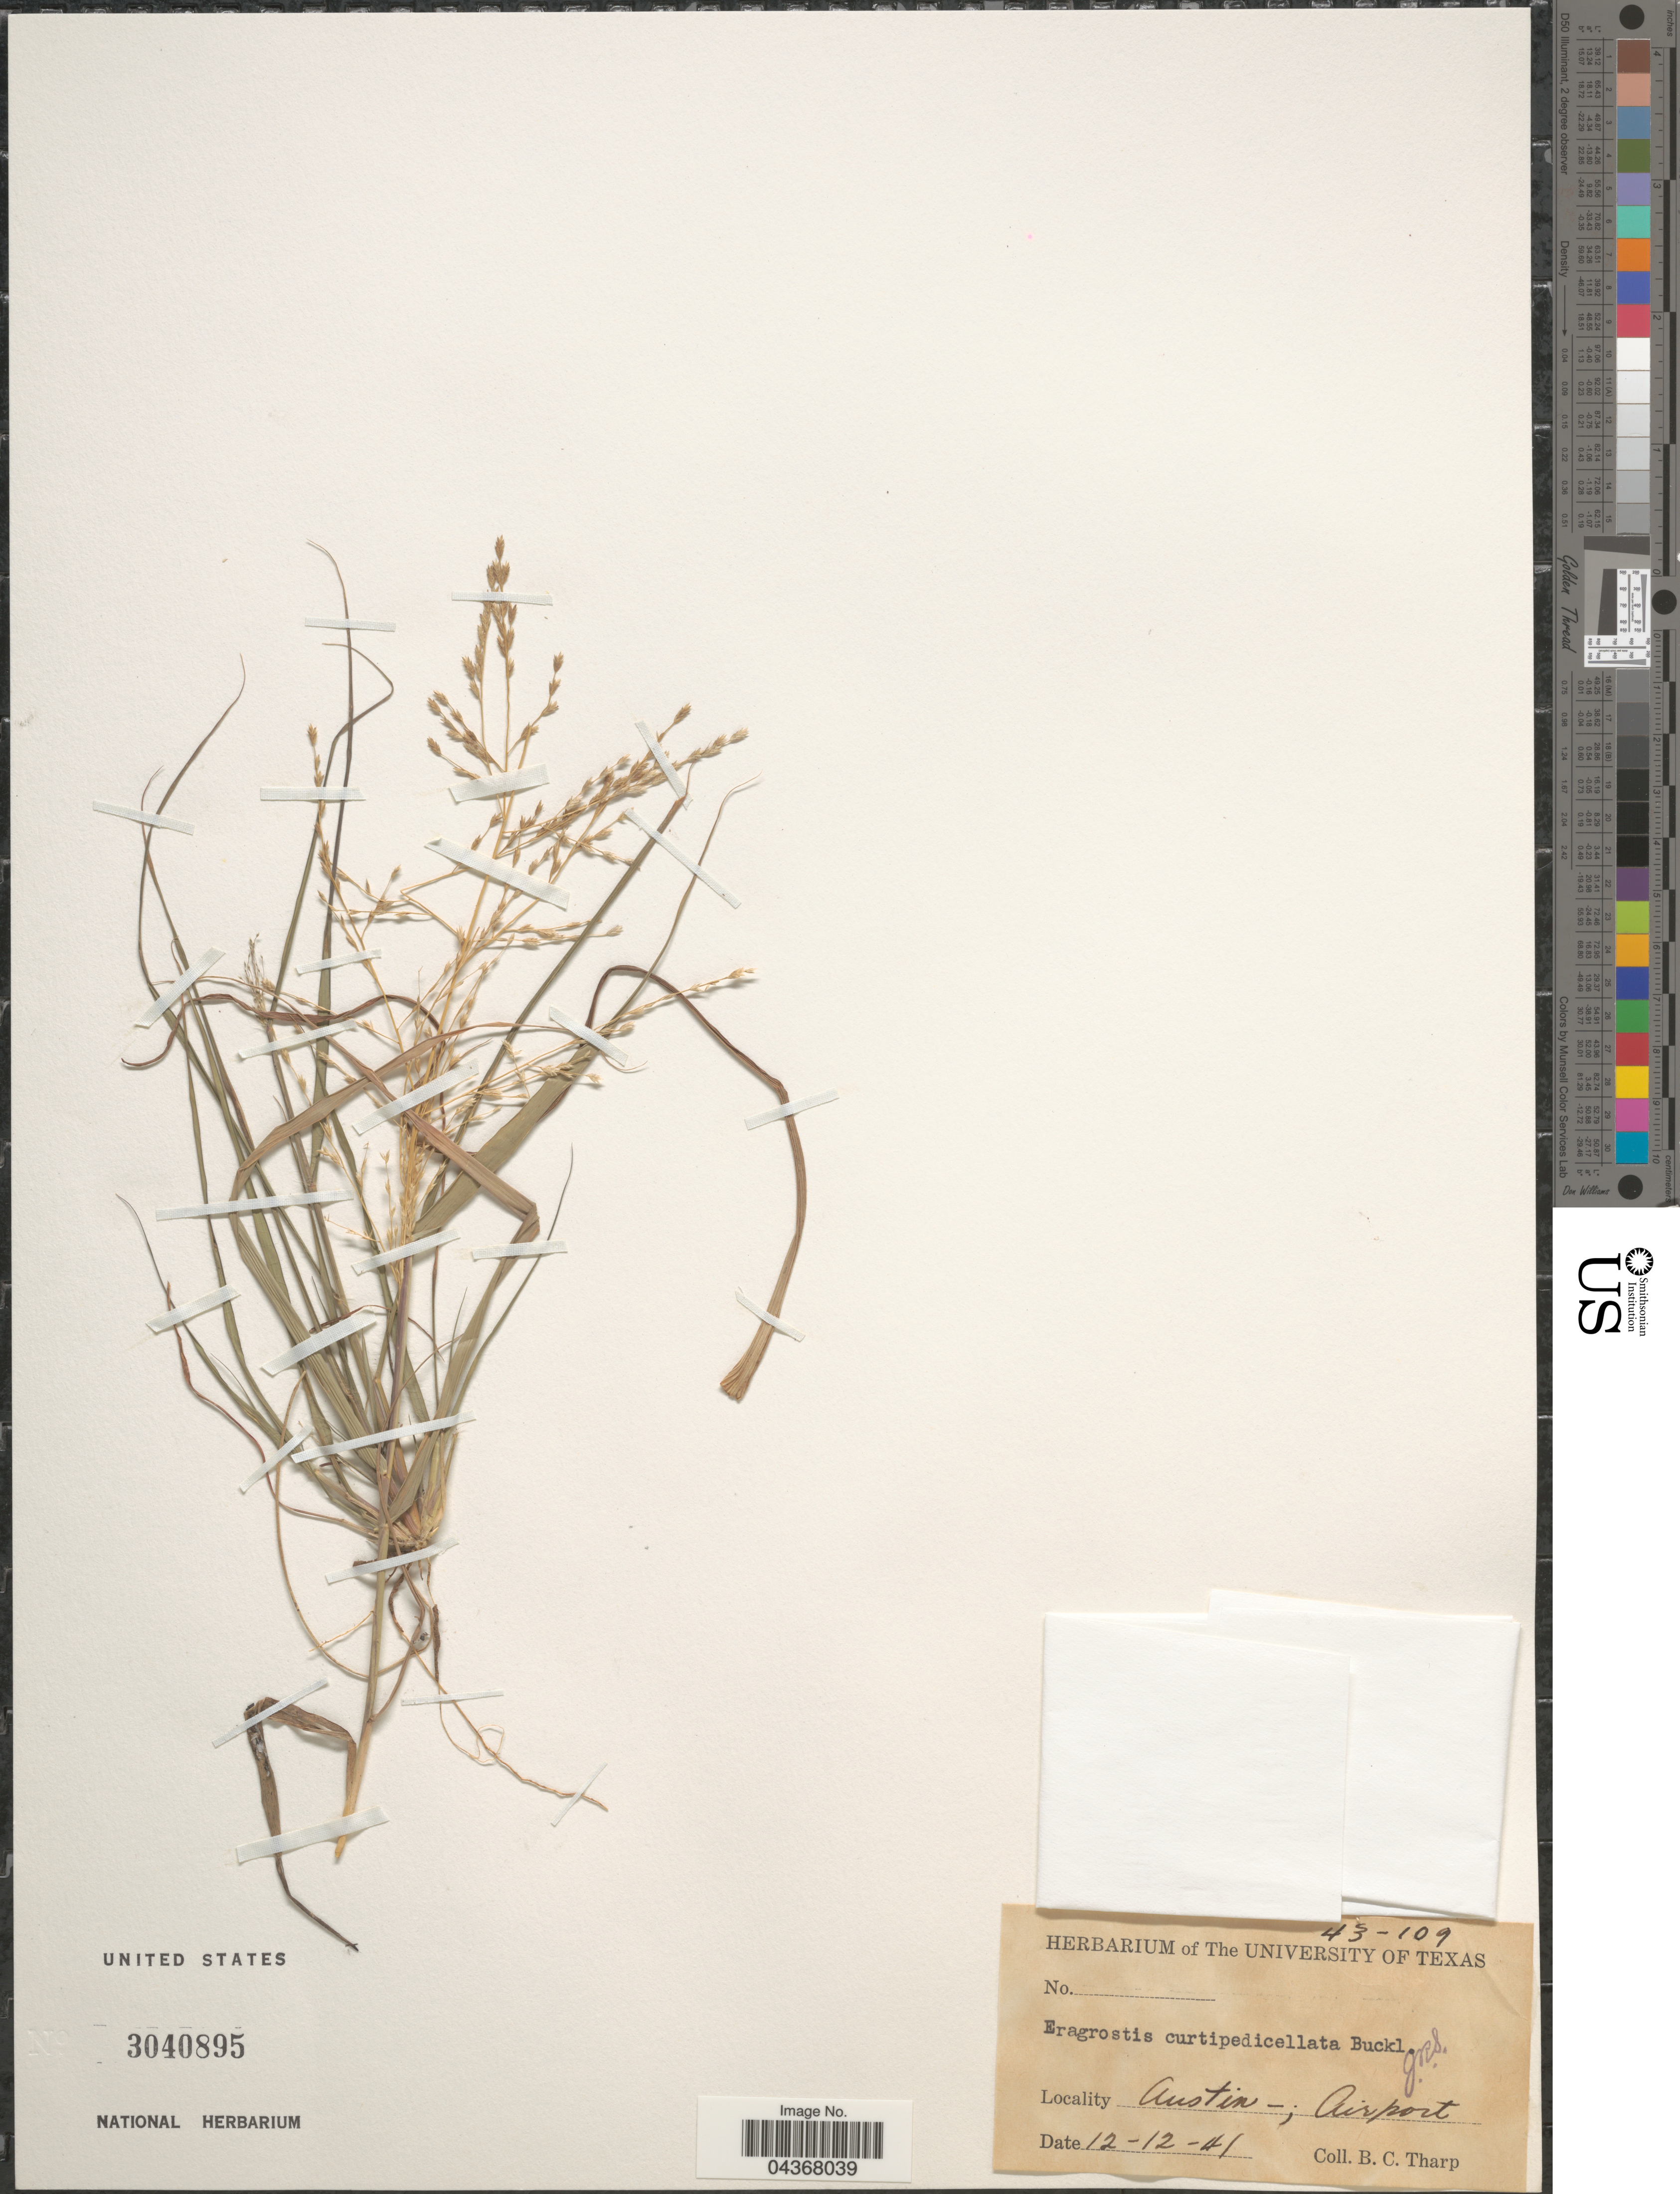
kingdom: Plantae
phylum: Tracheophyta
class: Liliopsida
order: Poales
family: Poaceae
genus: Eragrostis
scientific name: Eragrostis curtipedicellata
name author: Buckley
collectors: B. C. Tharp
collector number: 43-109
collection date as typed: Transcribed d/m/y: 12/12/41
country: United States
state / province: Texas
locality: Austin-; Airport.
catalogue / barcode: US 3040895